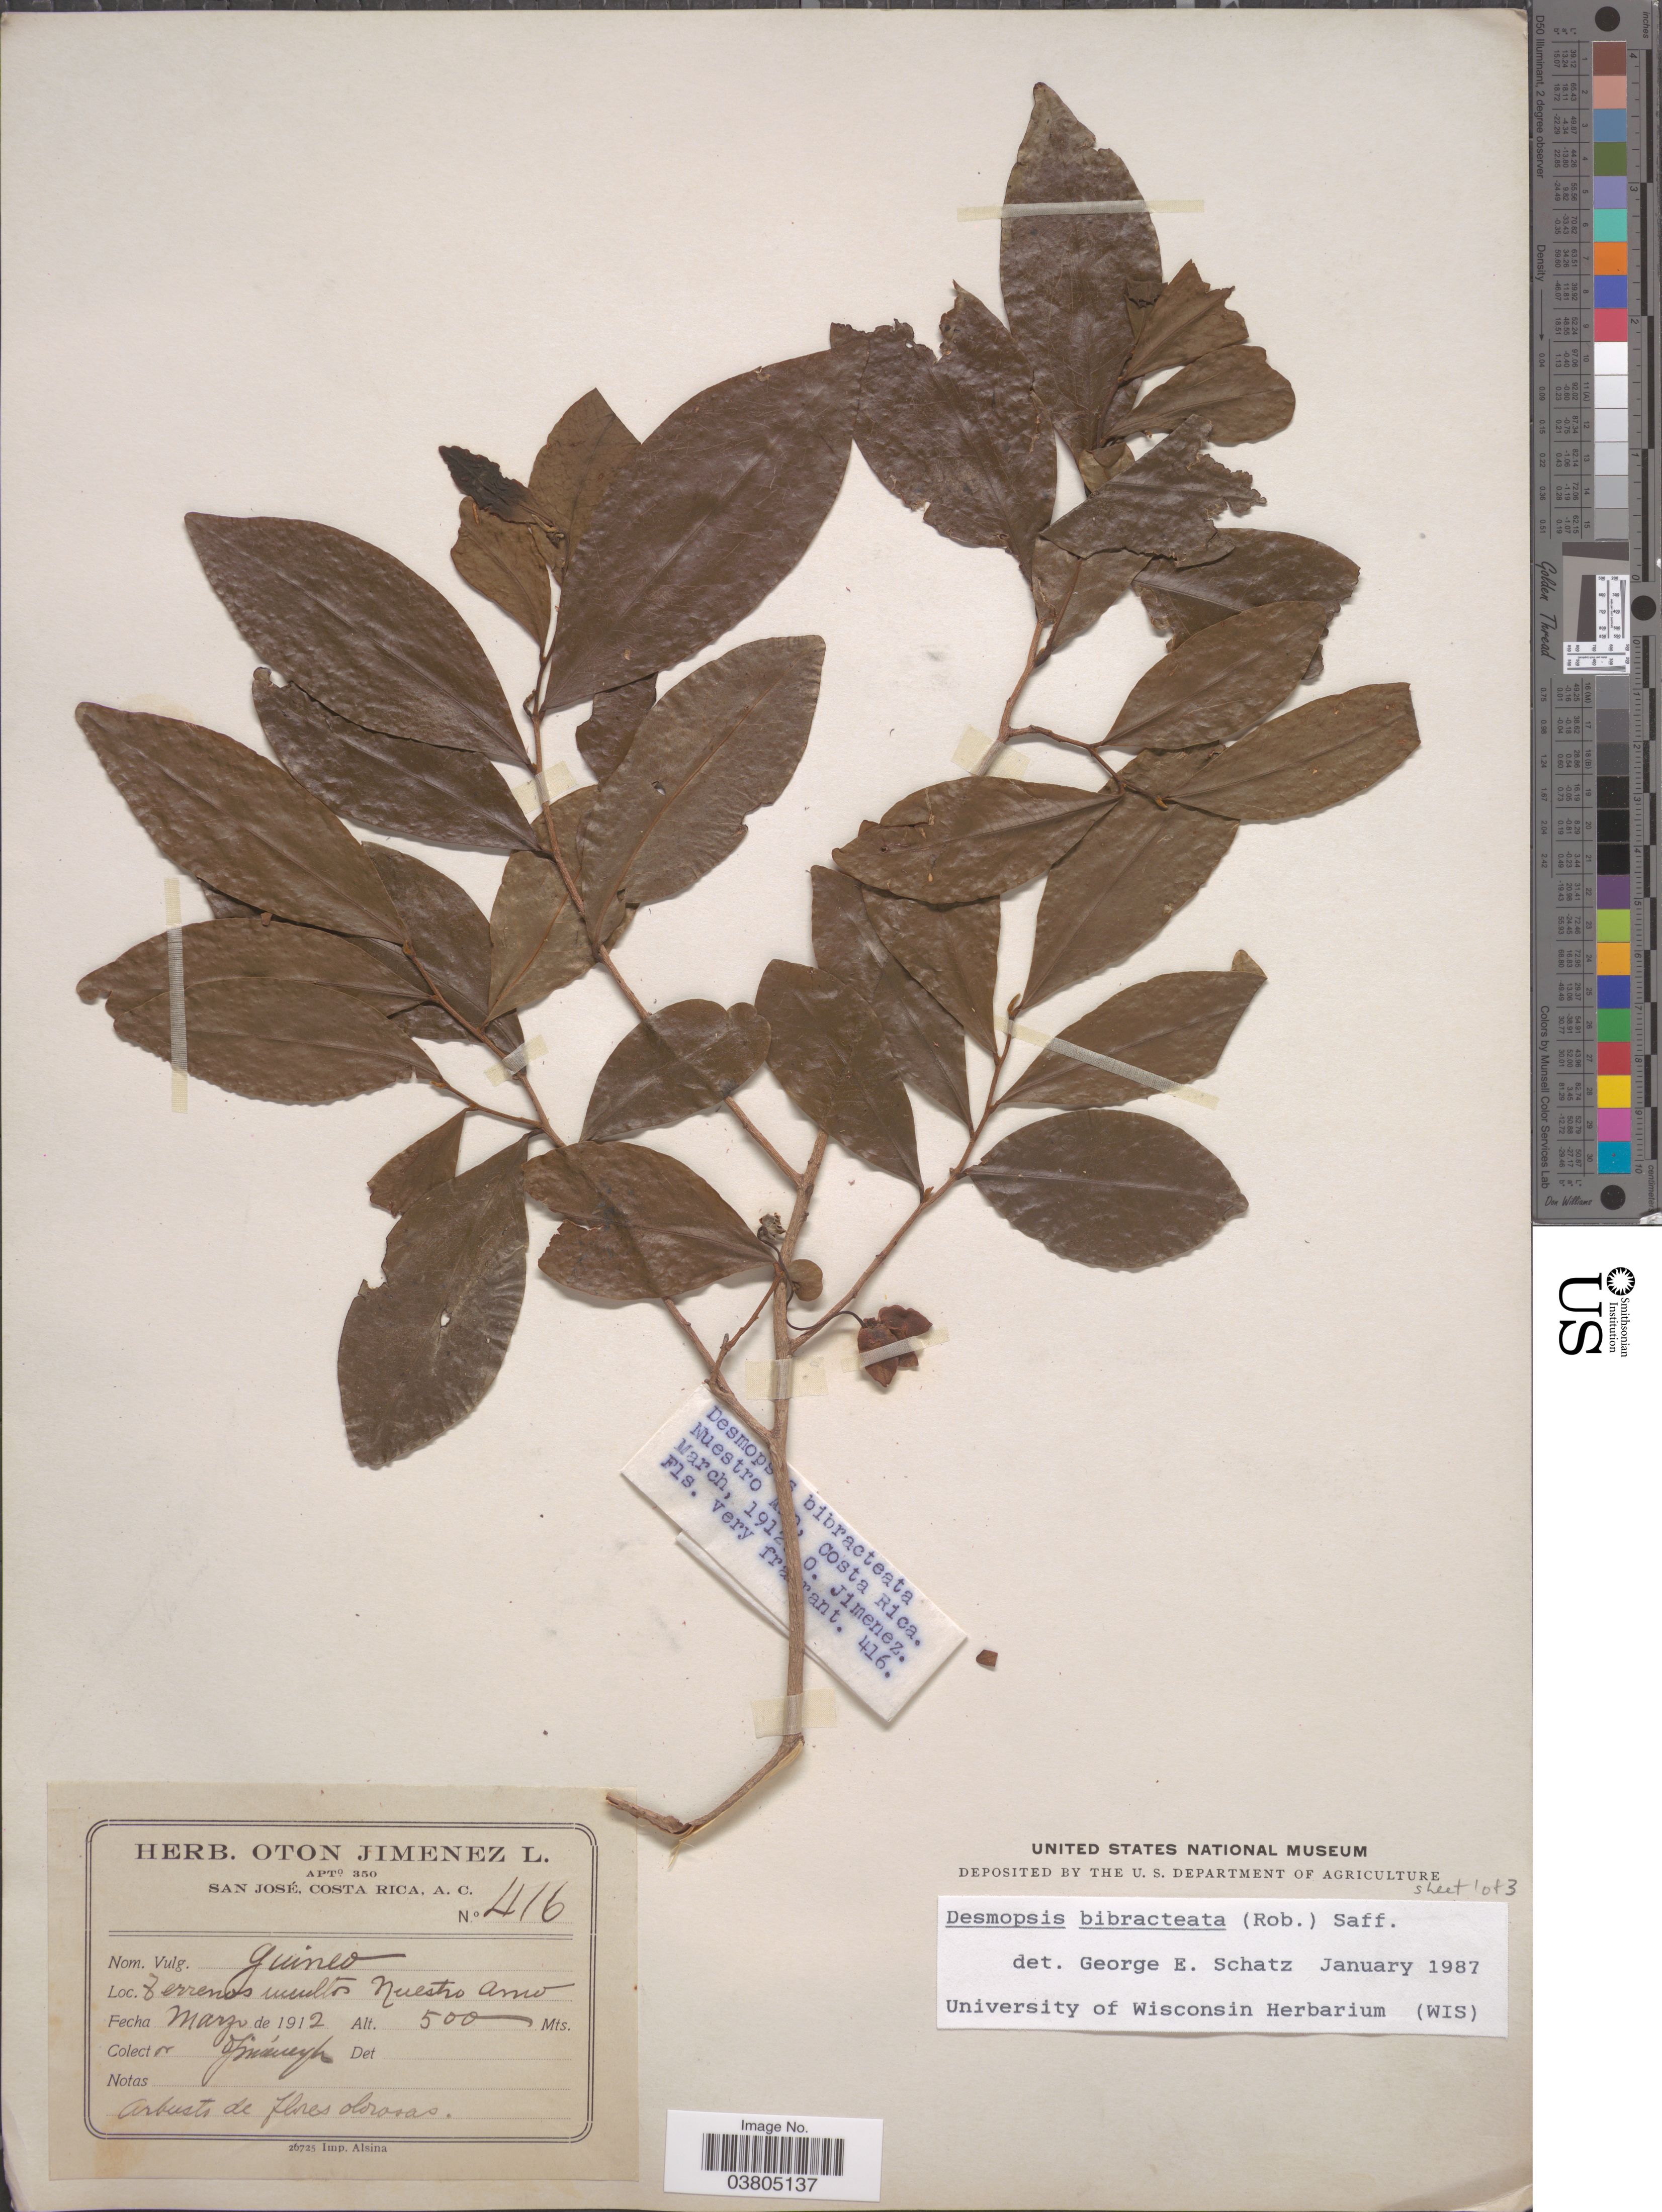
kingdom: Plantae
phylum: Tracheophyta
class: Magnoliopsida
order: Magnoliales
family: Annonaceae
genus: Desmopsis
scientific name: Desmopsis bibracteata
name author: (B.L. Rob.) Saff.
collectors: O. Jimenez L.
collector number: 416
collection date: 1912-03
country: Costa Rica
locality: Nuestro Amo.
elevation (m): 500